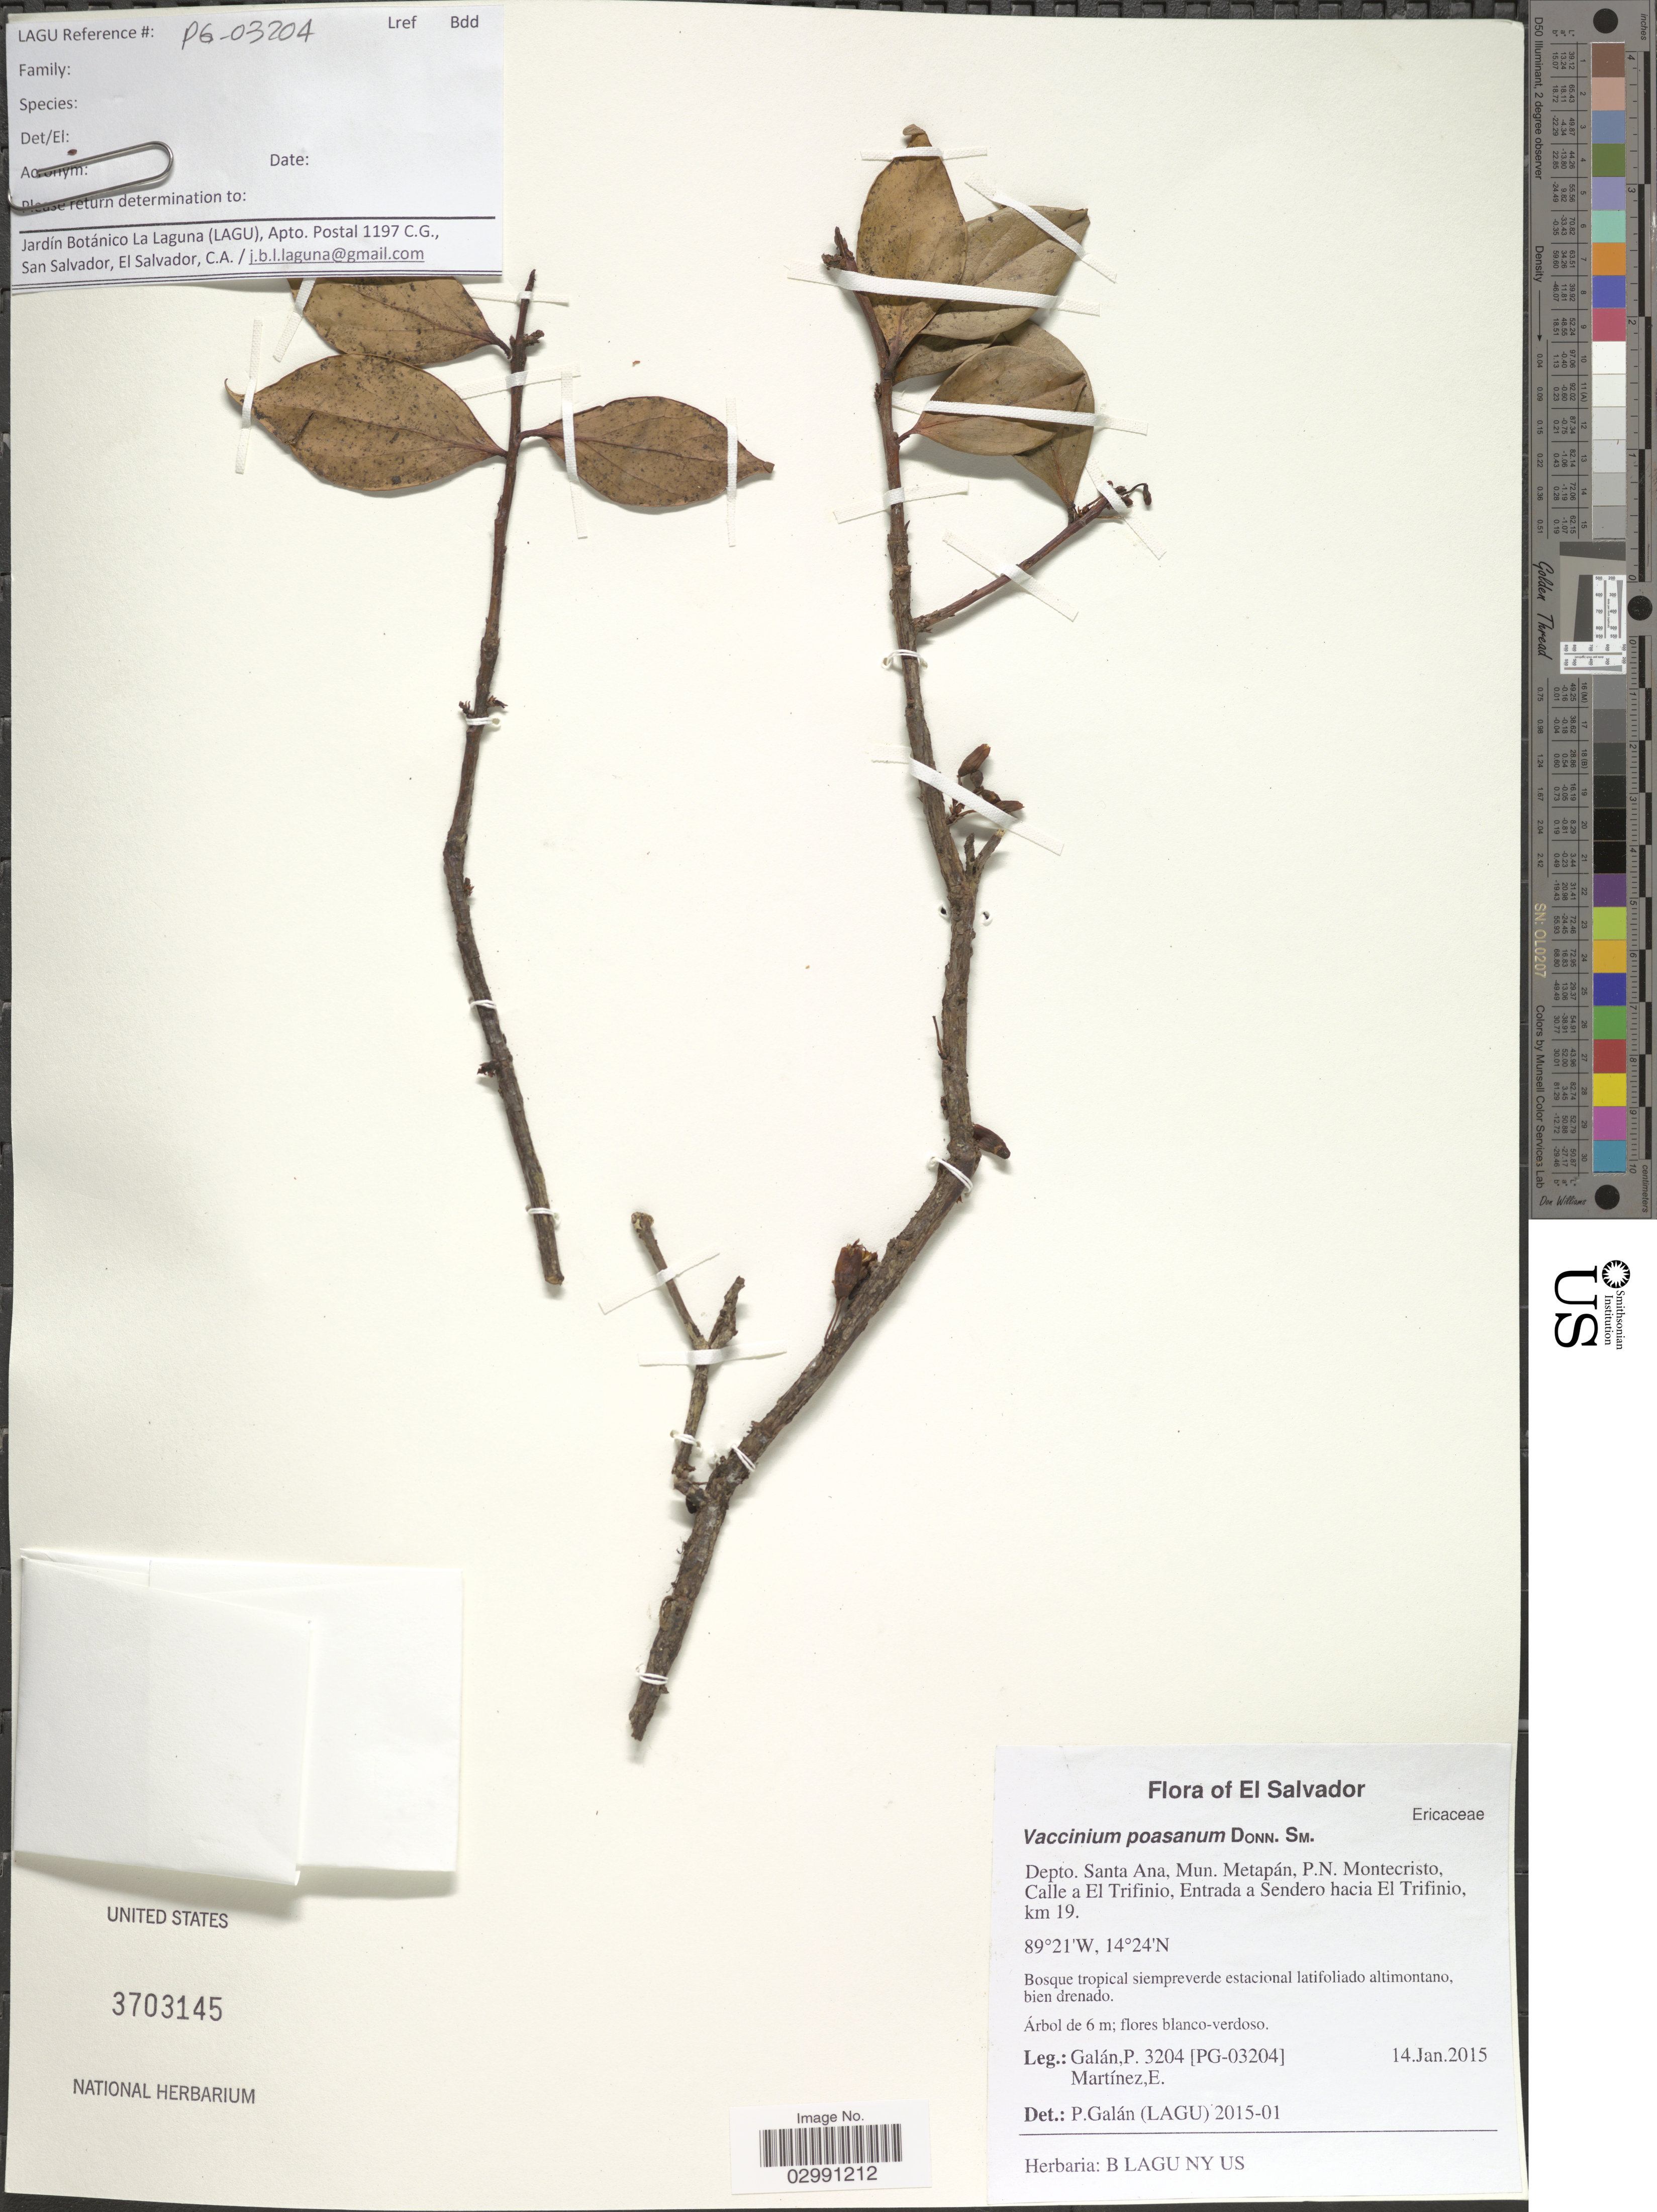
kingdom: Plantae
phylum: Tracheophyta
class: Magnoliopsida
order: Ericales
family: Ericaceae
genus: Vaccinium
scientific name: Vaccinium poasanum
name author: Donn. Sm.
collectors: P. Galan & E. Martínez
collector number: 3204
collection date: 2015-01-14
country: El Salvador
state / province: Santa Ana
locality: Depto. Santa Ana, Mun. Metapán, P.N. Montecristo, Calle a El Trifinio, Entrada a Sendero hacia El Trifinio, km 19.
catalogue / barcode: US 3703145